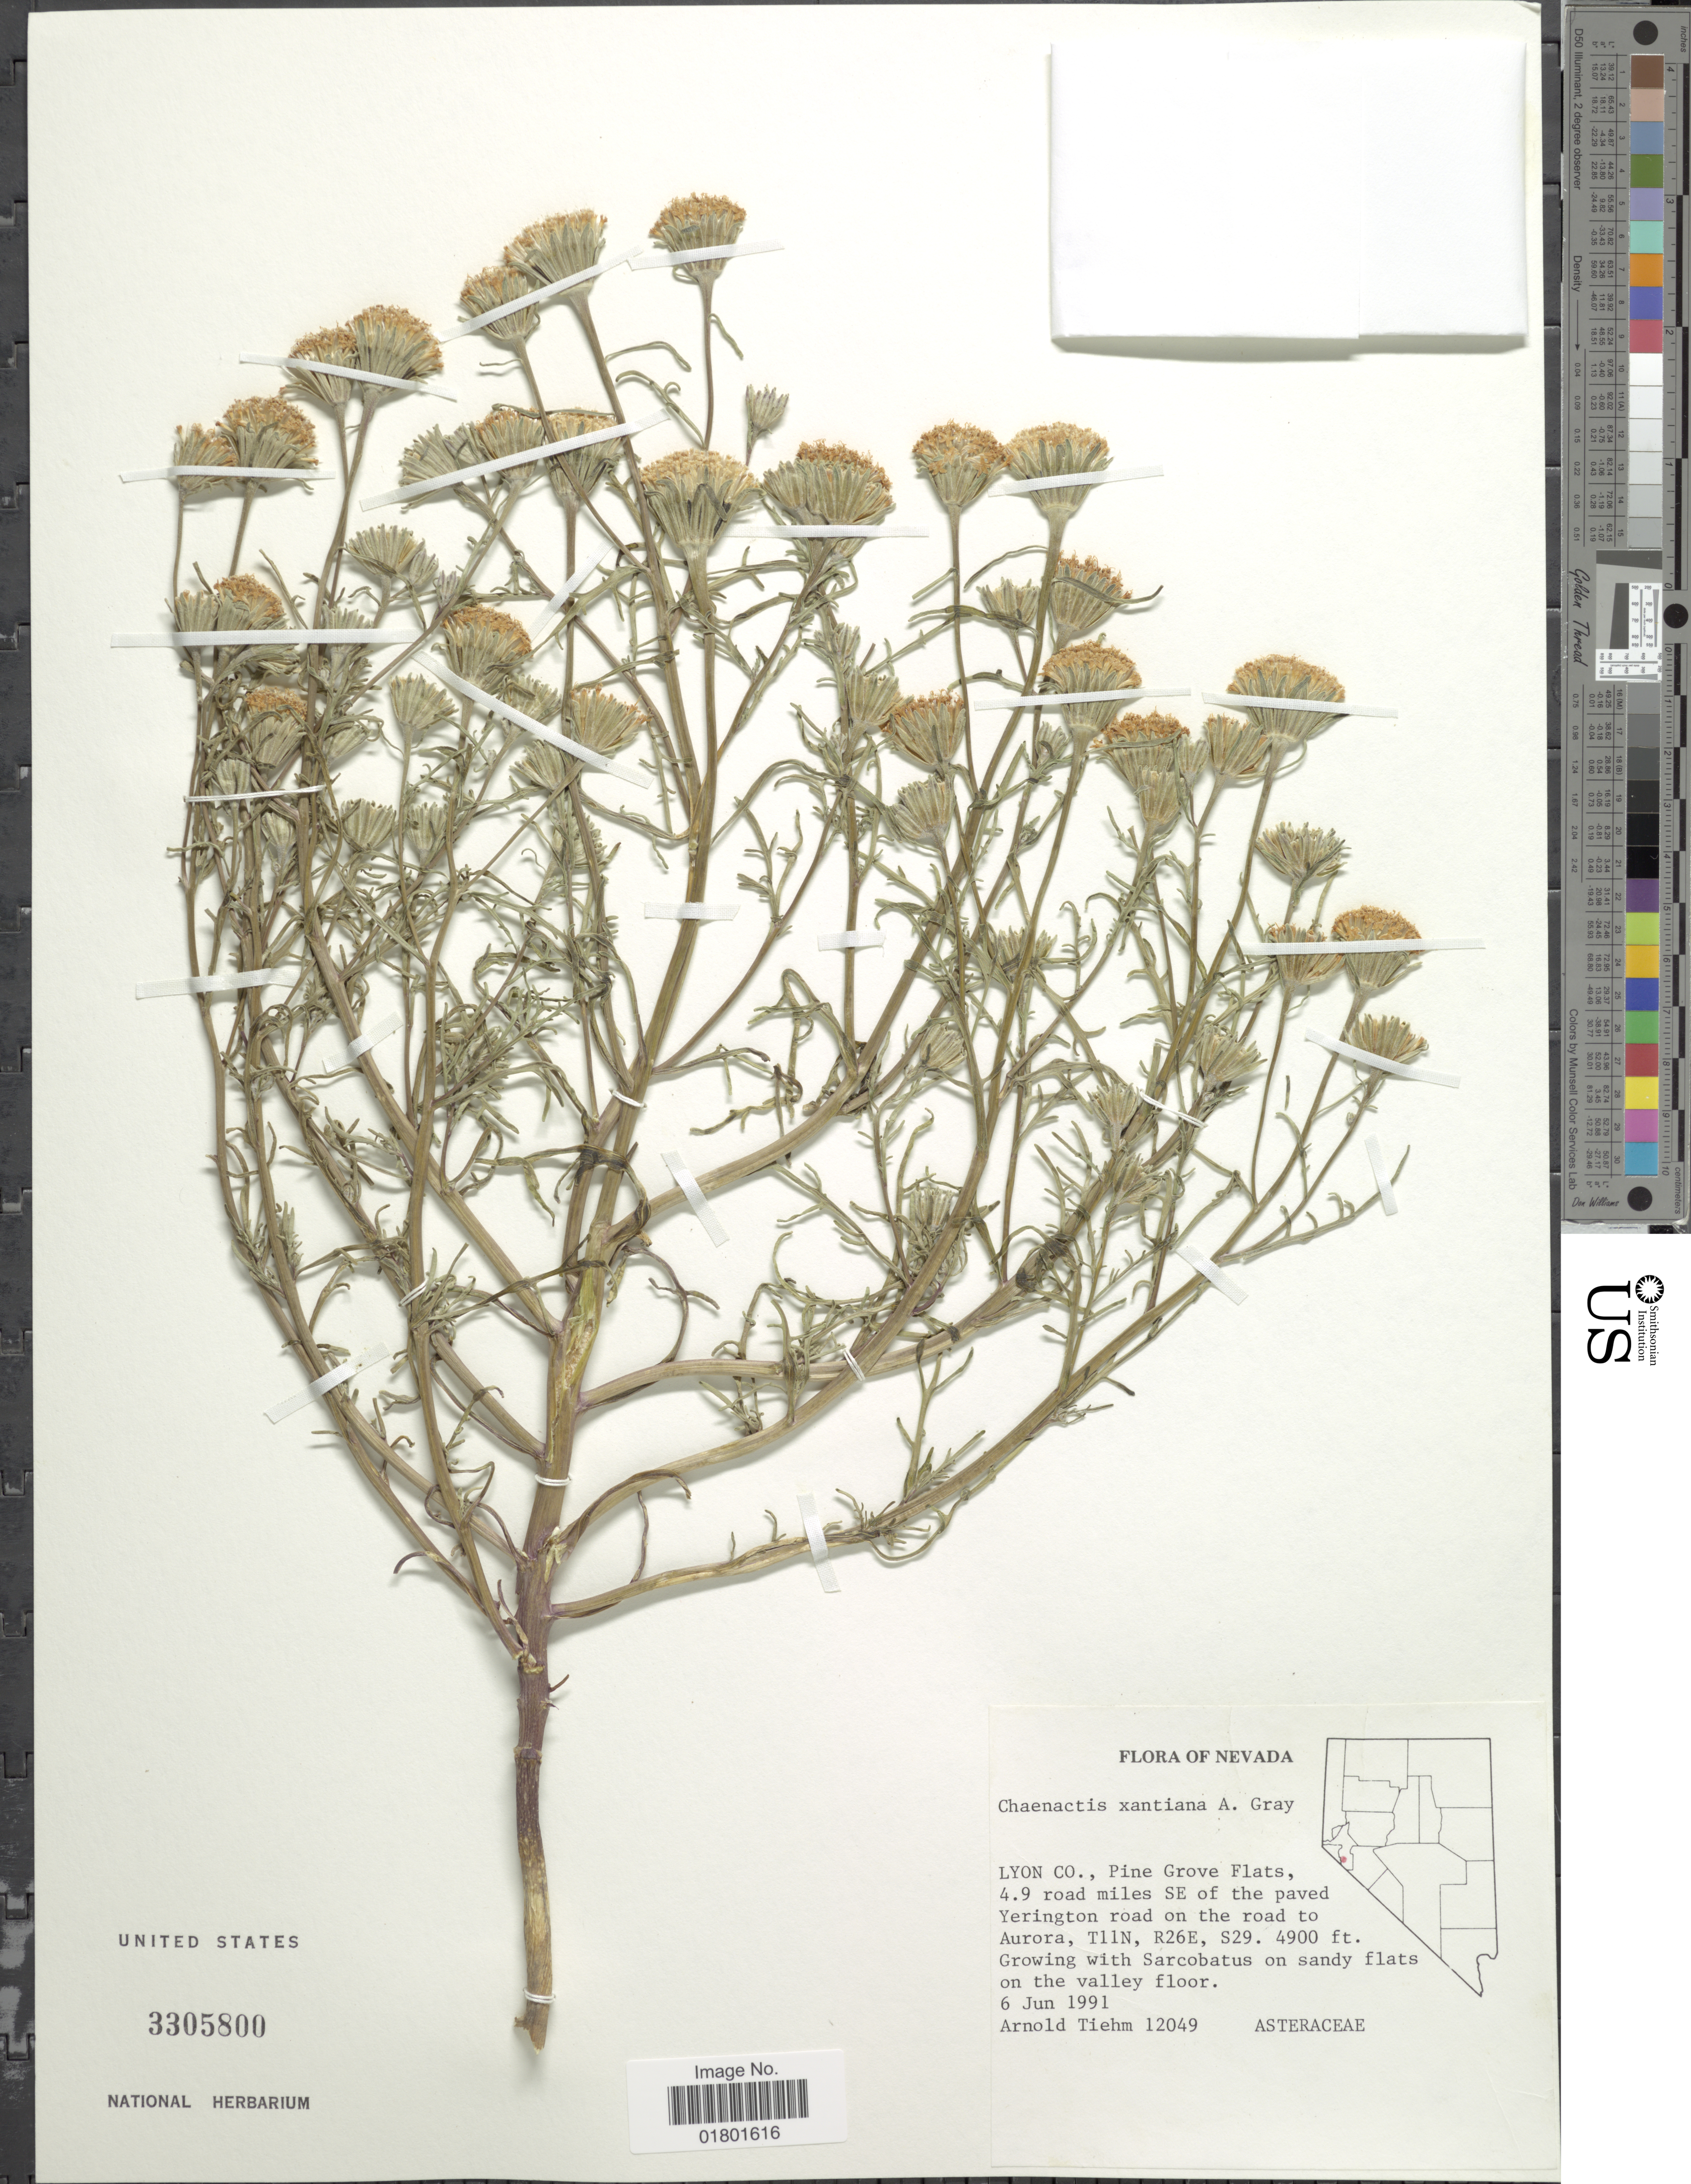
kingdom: Plantae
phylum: Tracheophyta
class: Magnoliopsida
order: Asterales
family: Asteraceae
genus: Chaenactis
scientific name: Chaenactis xantiana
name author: A. Gray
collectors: A. Tiehm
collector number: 12049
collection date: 1991-09-06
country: United States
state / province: Nevada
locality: Lyon Co., pine grove Flats, 4.9 road miles SE of the paved Yerington road on the road to Aurora, T11N, R26E, S29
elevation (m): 1494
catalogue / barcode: US 3305800